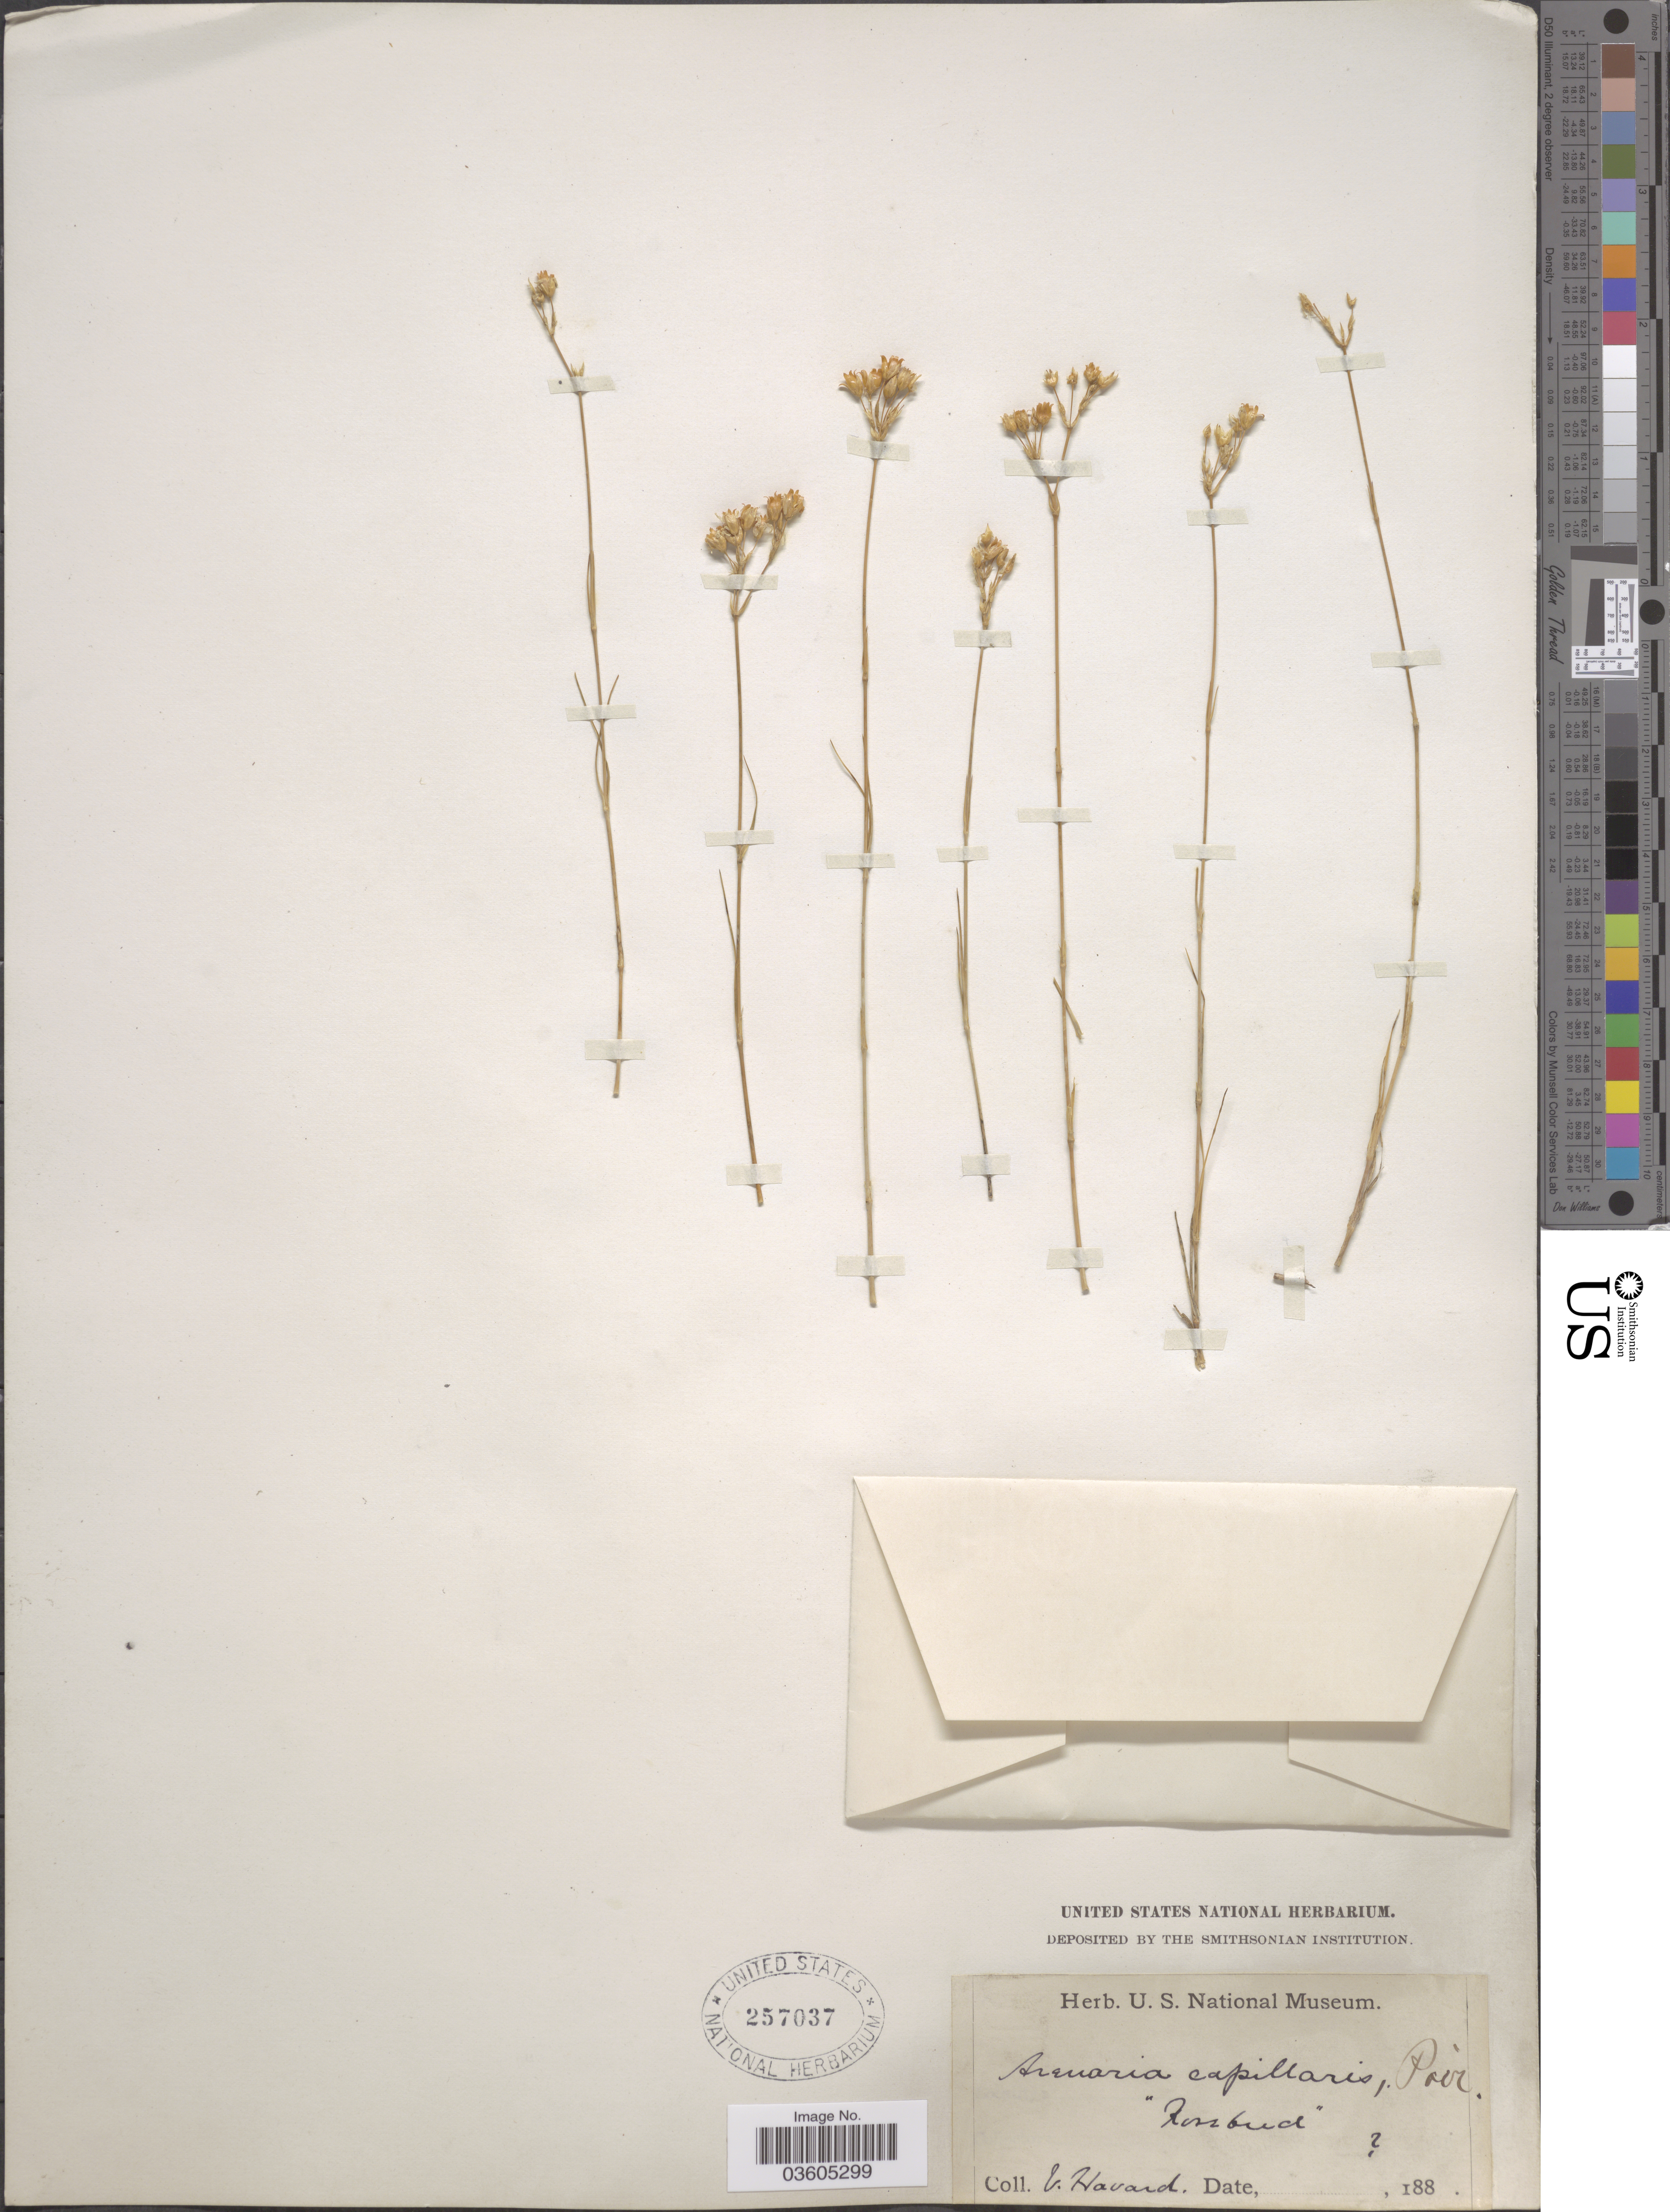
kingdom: Plantae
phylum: Tracheophyta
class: Magnoliopsida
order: Caryophyllales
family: Caryophyllaceae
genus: Eremogone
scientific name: Eremogone capillaris var. capillaris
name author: (Poir.) Fenzl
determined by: Strong, Mark T., (BOT), Smithsonian Institution - National Museum of Natural History (UNITED STATES)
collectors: V. Havard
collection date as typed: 188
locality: Rossbuch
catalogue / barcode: US 257037